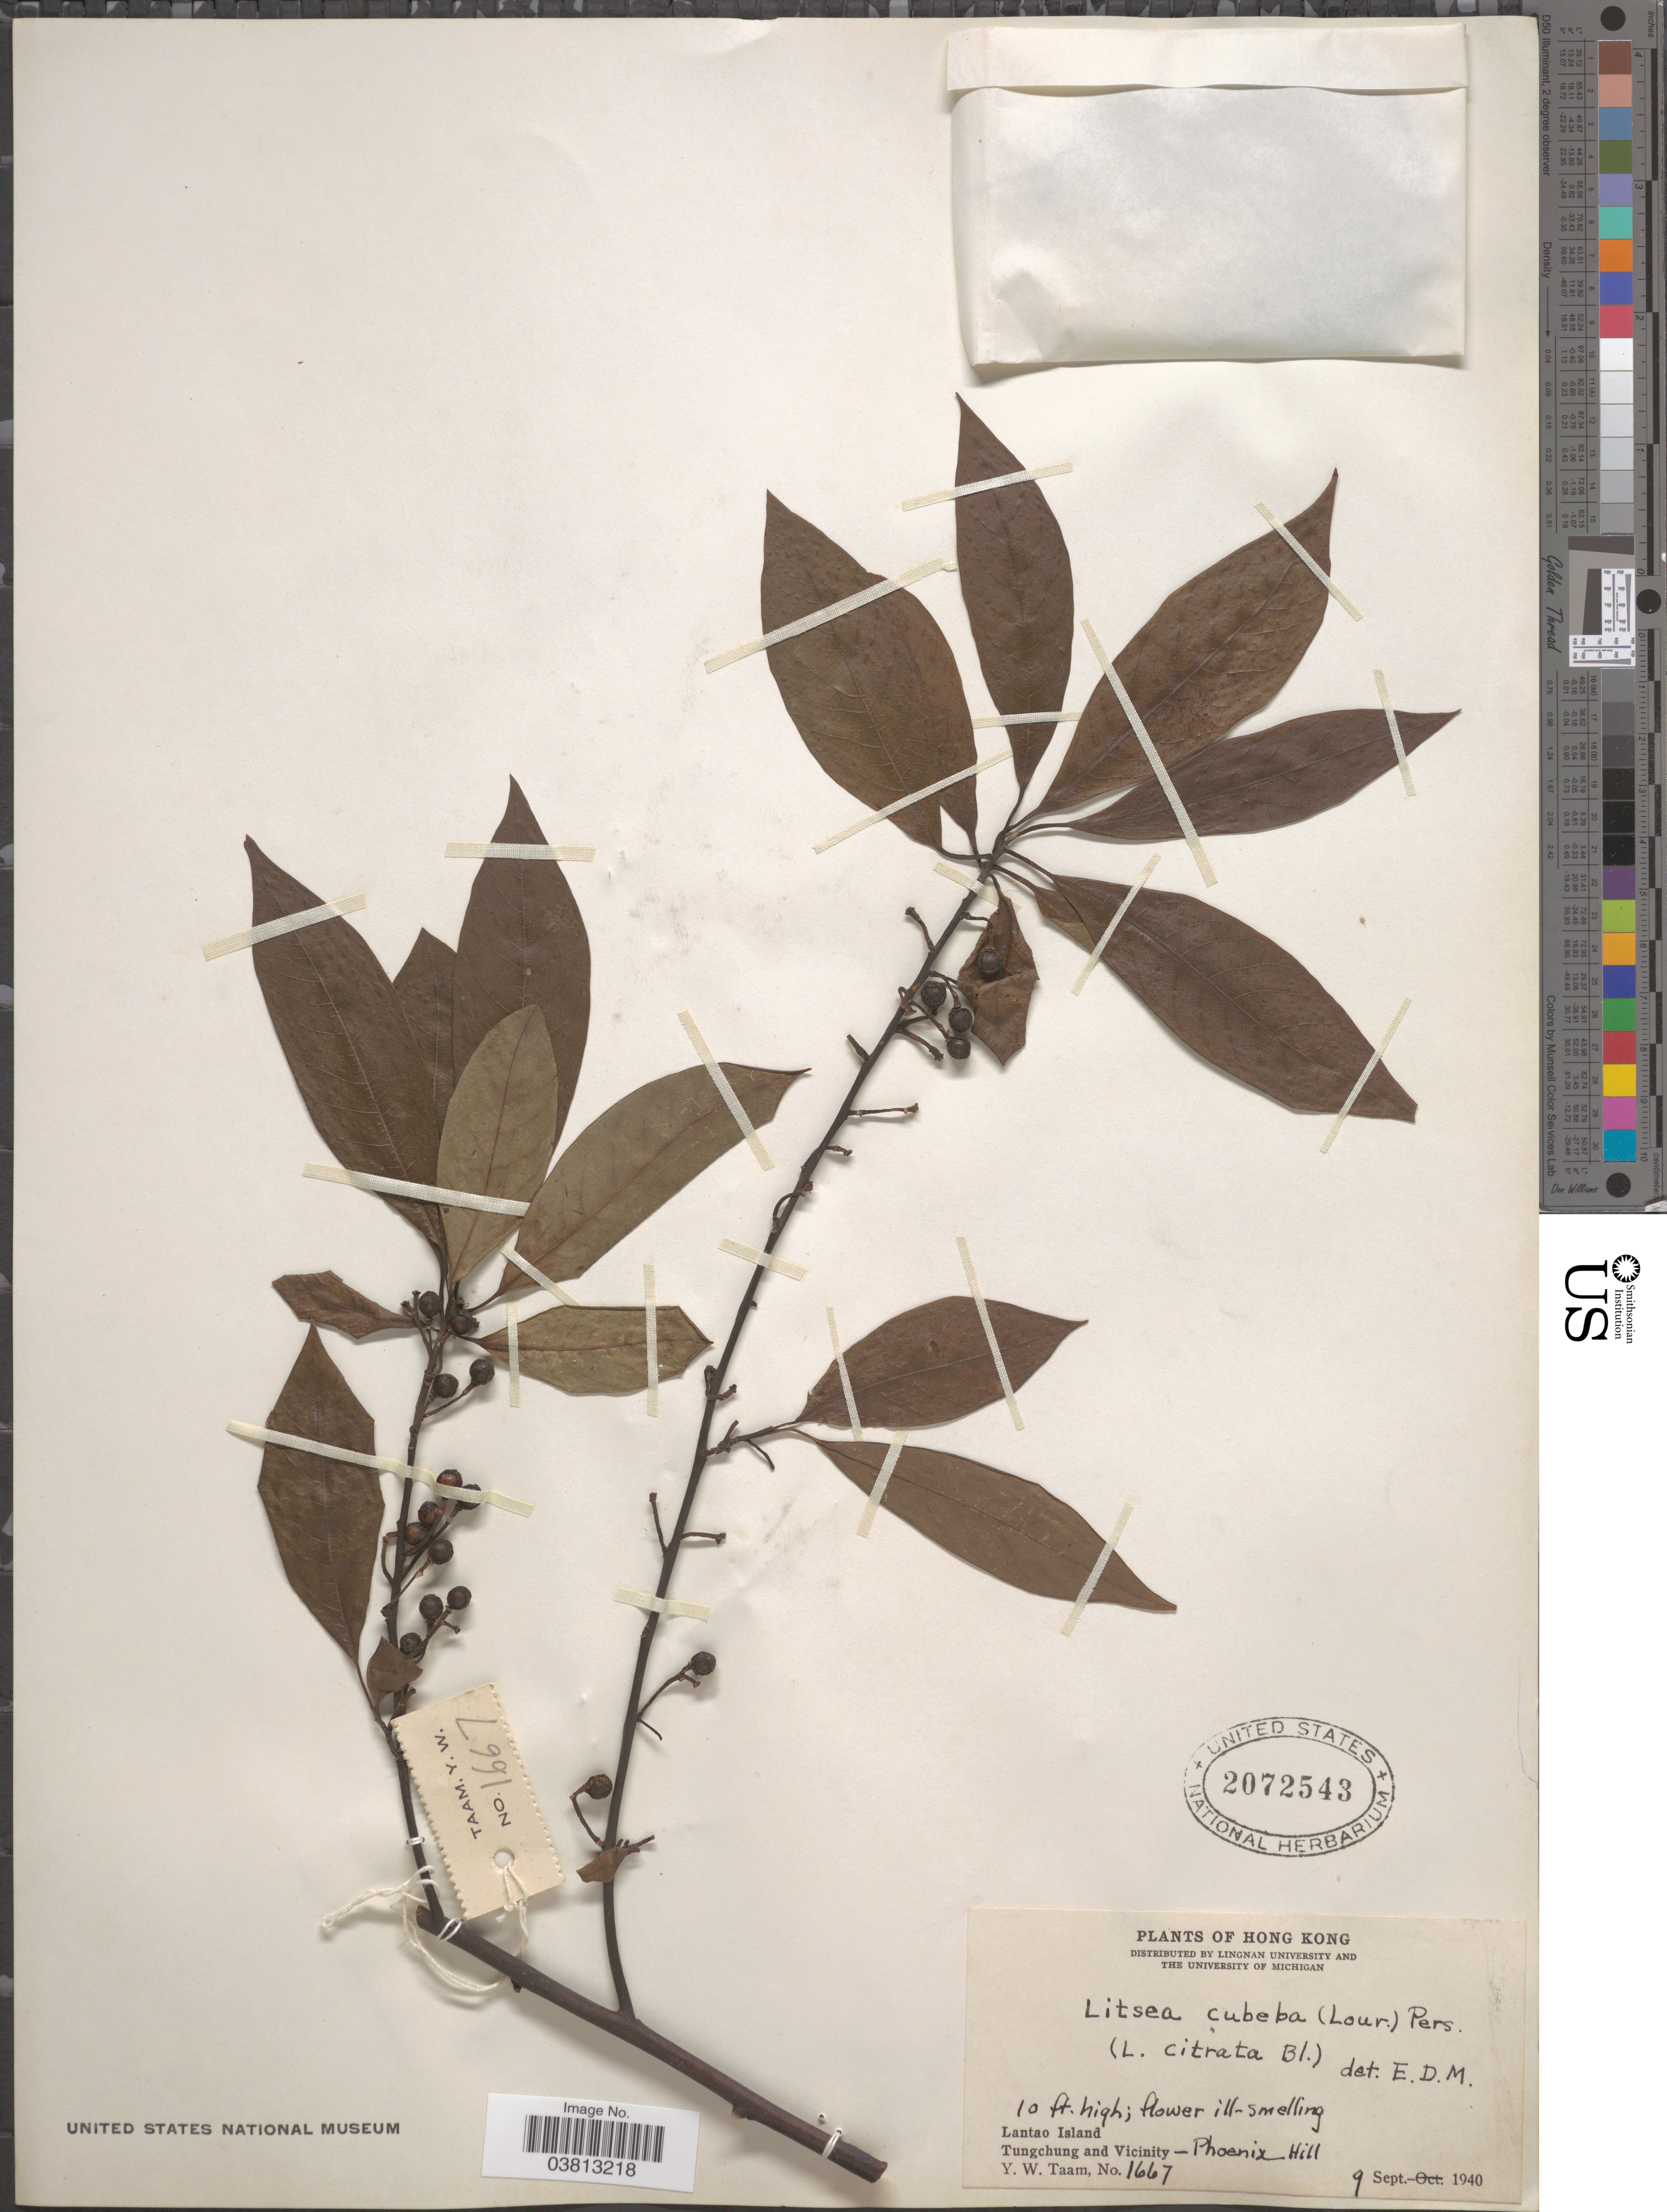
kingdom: Plantae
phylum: Tracheophyta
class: Magnoliopsida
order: Laurales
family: Lauraceae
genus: Litsea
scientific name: Litsea cubeba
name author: (Lour.) Pers.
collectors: Y. W. Taam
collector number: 1667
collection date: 1940-09-09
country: China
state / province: Hong Kong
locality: Lantao Island: Tungchung and Vicinity-Phoenix Hill.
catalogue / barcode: US 2072543